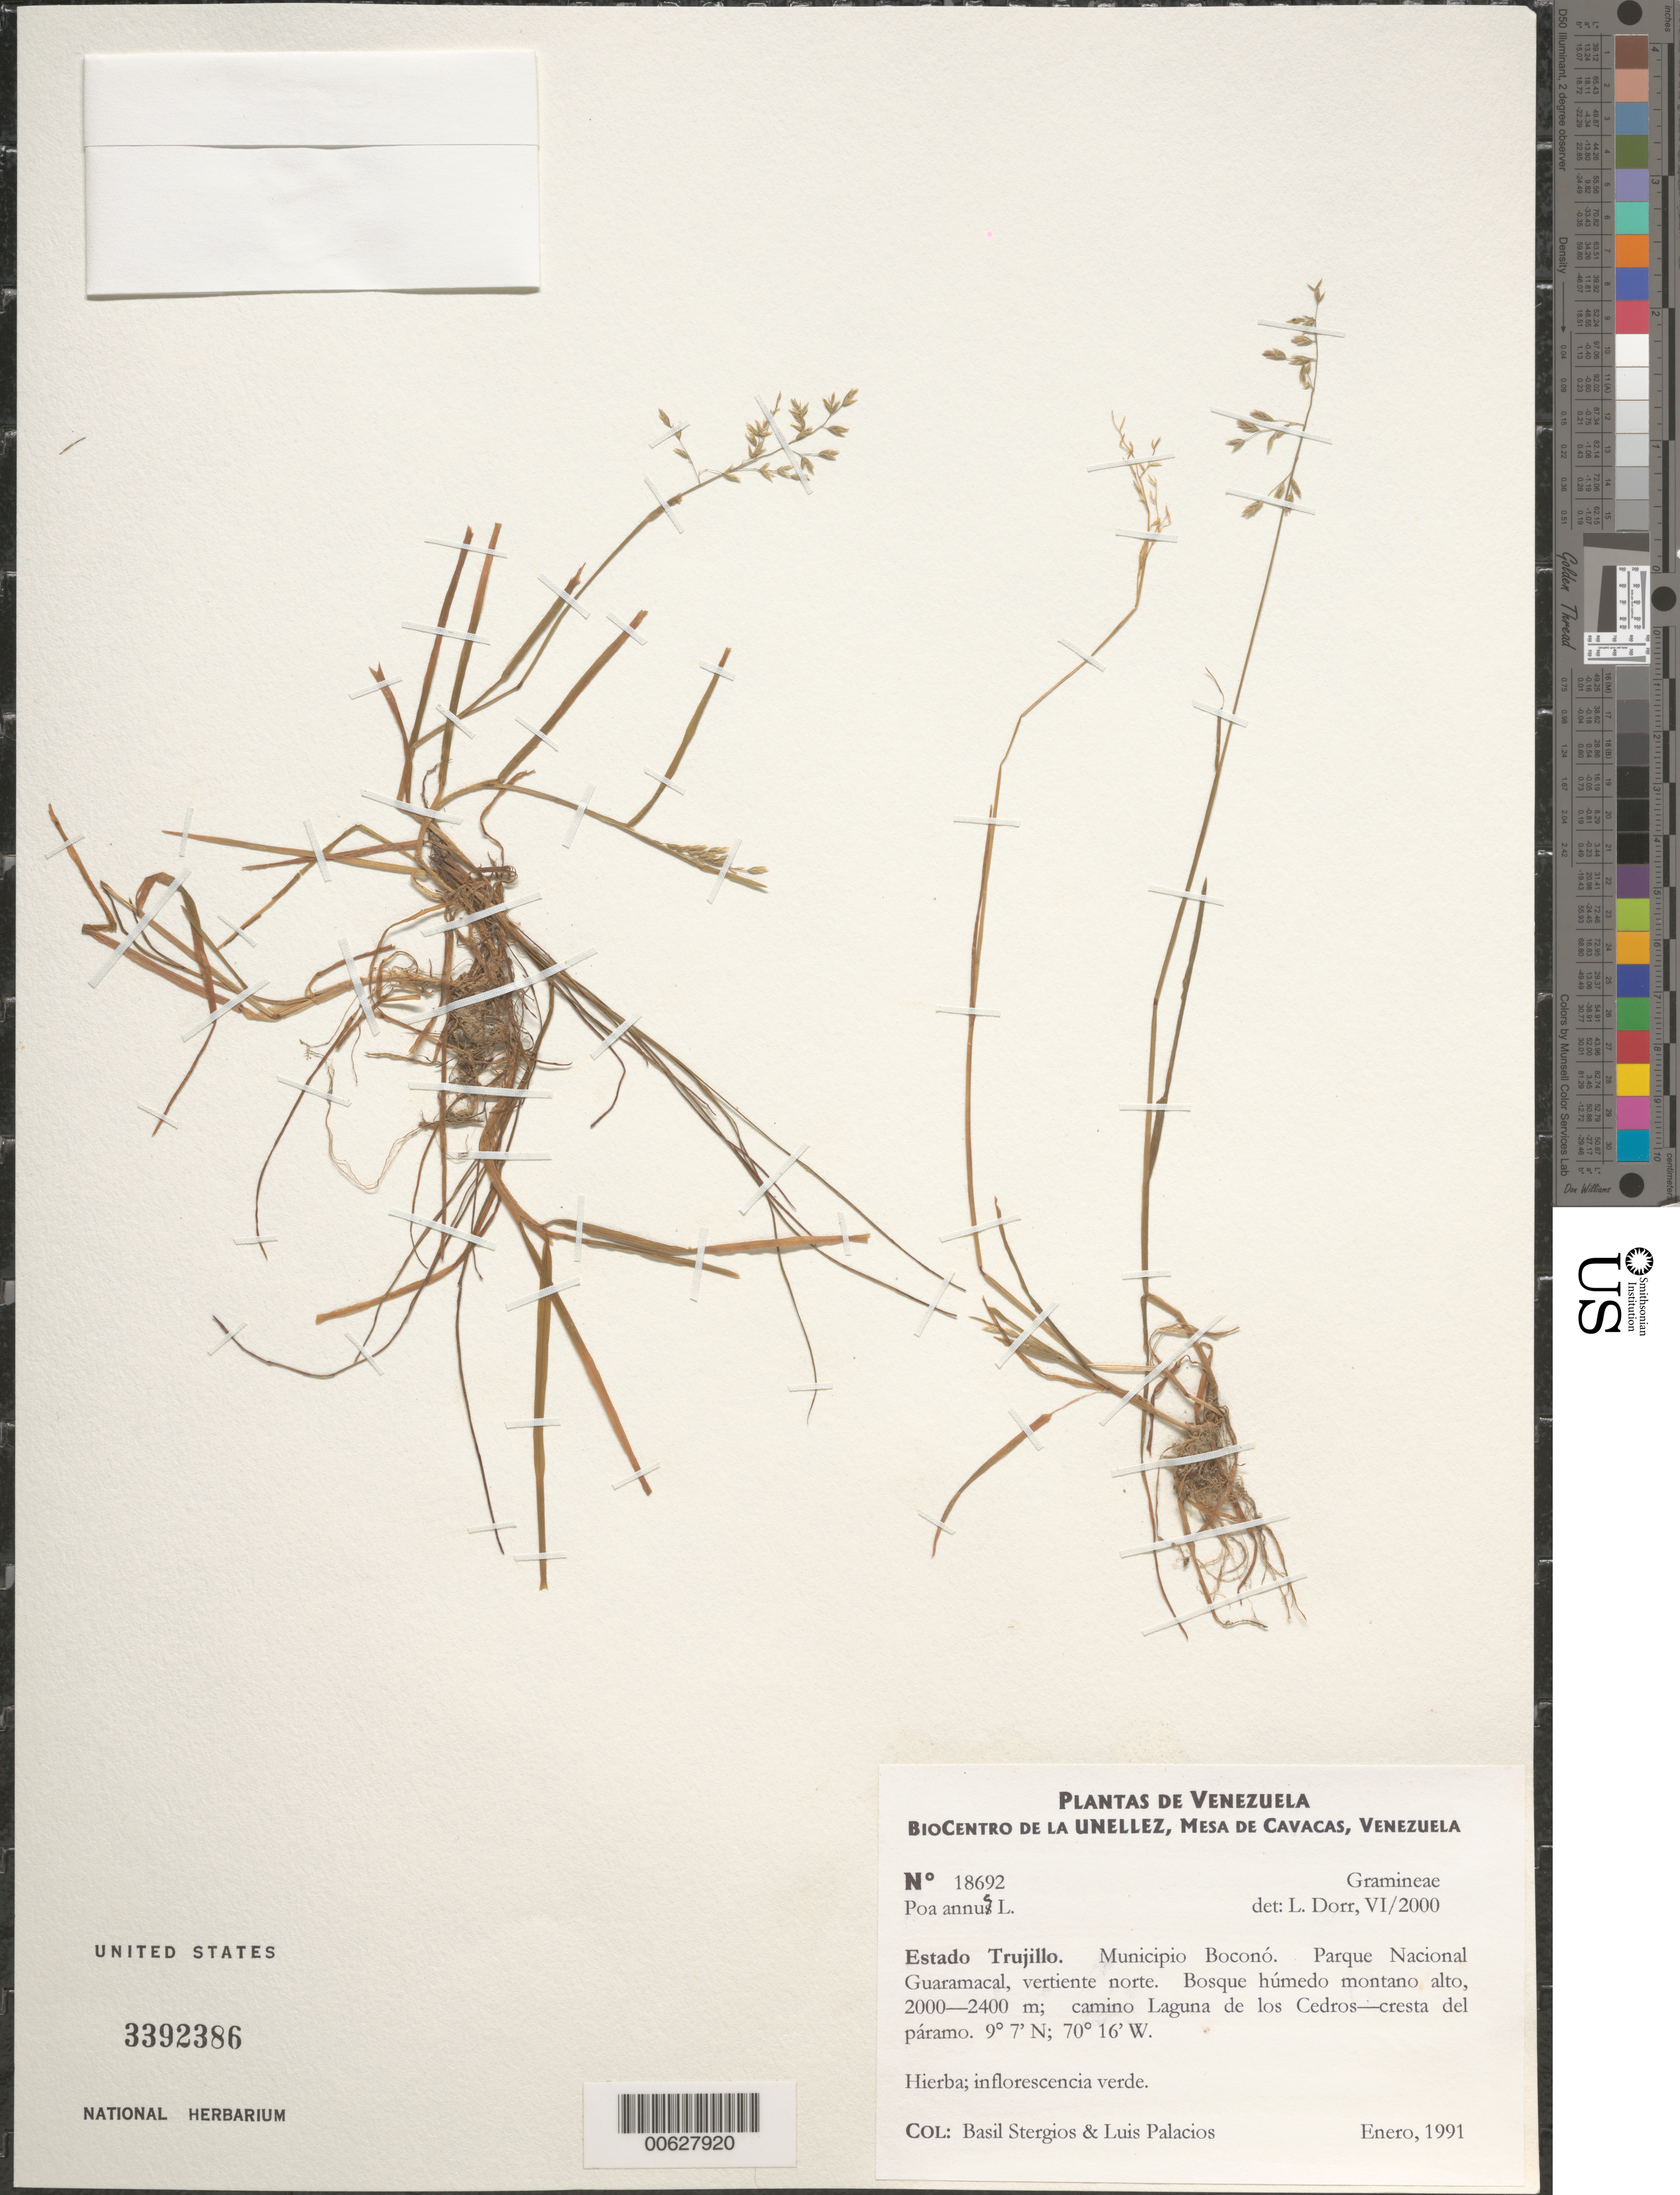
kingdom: Plantae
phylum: Tracheophyta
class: Liliopsida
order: Poales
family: Poaceae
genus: Poa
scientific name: Poa annua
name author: L.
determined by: Dorr, L. J., (BOT), Smithsonian Institution - National Museum of Natural History (UNITED STATES)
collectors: B. G. Stergios & L. Palacios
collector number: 18692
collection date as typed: Jan 1991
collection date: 1991-01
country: Venezuela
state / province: Trujillo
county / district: Boconó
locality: Parque Nacional Guaramacal, vertiente N, camino laguna de los Cedros-cresta del páramo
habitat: Bosque húmedo montano alto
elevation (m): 2000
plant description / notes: PORT, US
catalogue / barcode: US 3392386